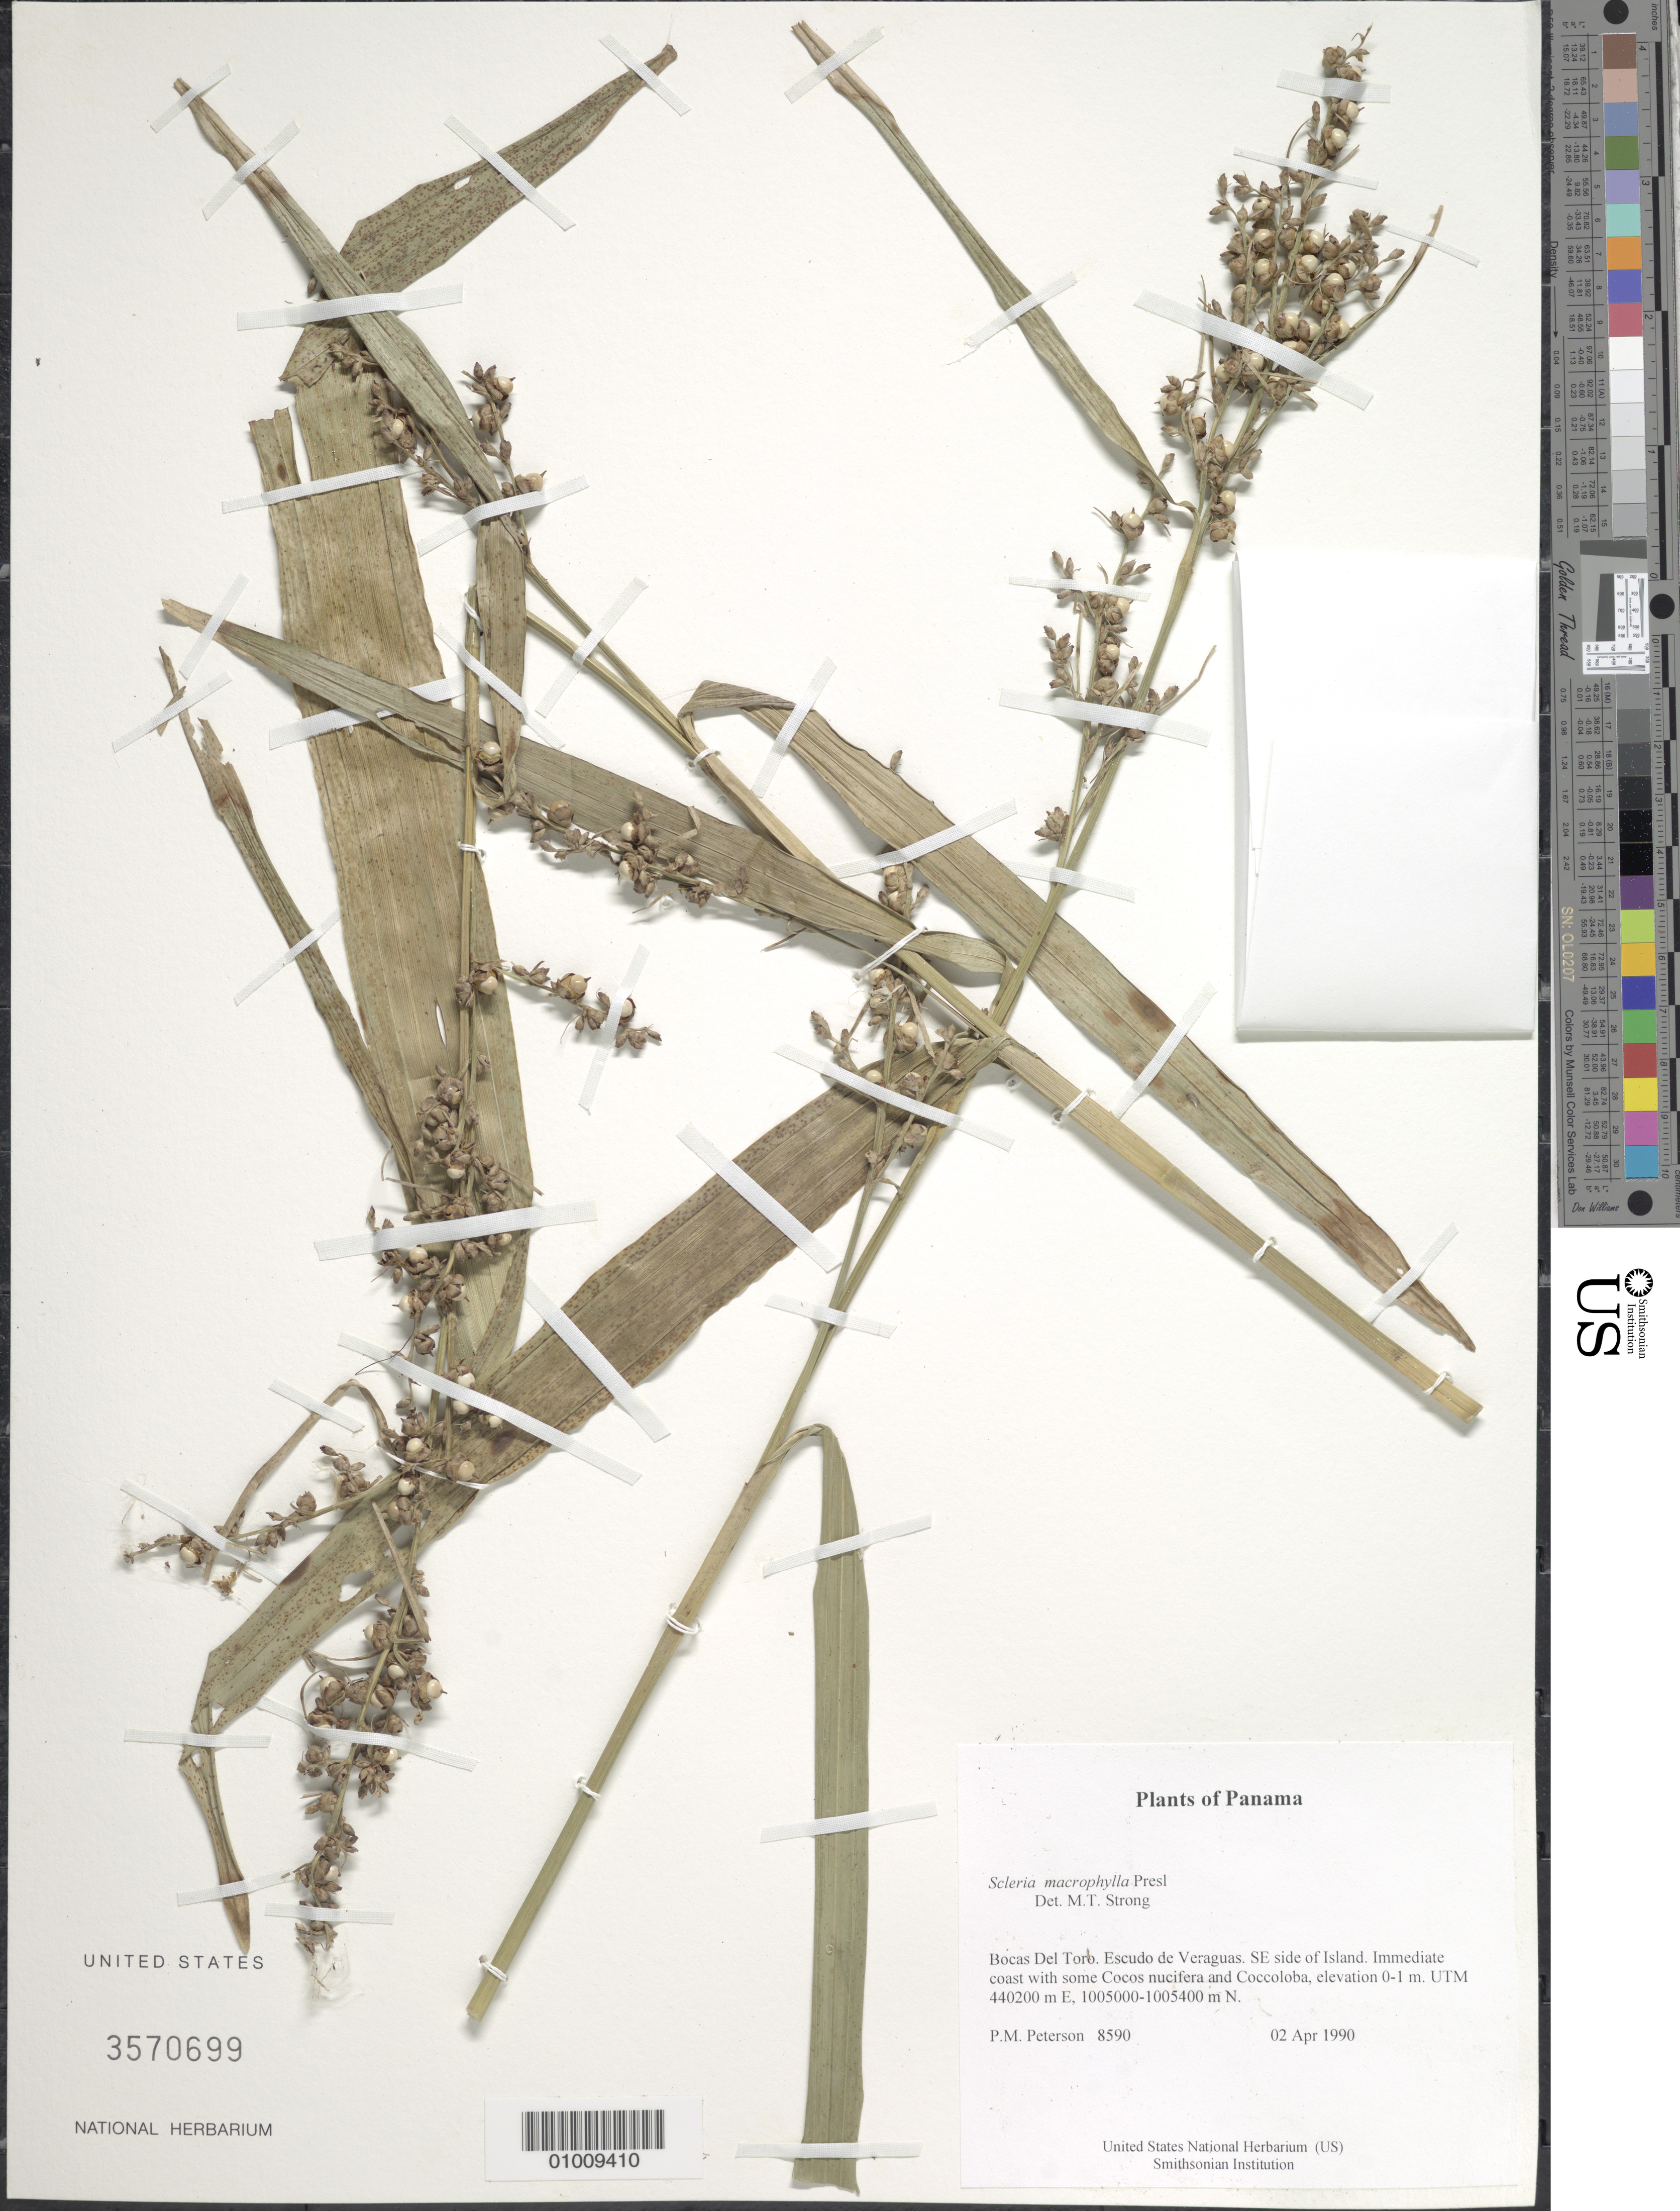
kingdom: Plantae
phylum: Tracheophyta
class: Liliopsida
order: Poales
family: Cyperaceae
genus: Scleria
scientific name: Scleria macrophylla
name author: J. Presl & C. Presl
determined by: Strong, M. T., (US), Smithsonian Institution - National Museum of Natural History (UNITED STATES)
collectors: P. M. Peterson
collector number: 08590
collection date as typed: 02 Apr 1990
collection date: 1990-04-02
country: Panama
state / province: Bocas del Toro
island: Escudo de Veraguas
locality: SE side of Island.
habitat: Immediate coast with some Cocos nucifera and Coccoloba, elevation 0-1 m. UTM 440200 m E, 1005000-1005400 m N.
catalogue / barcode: US 3570699